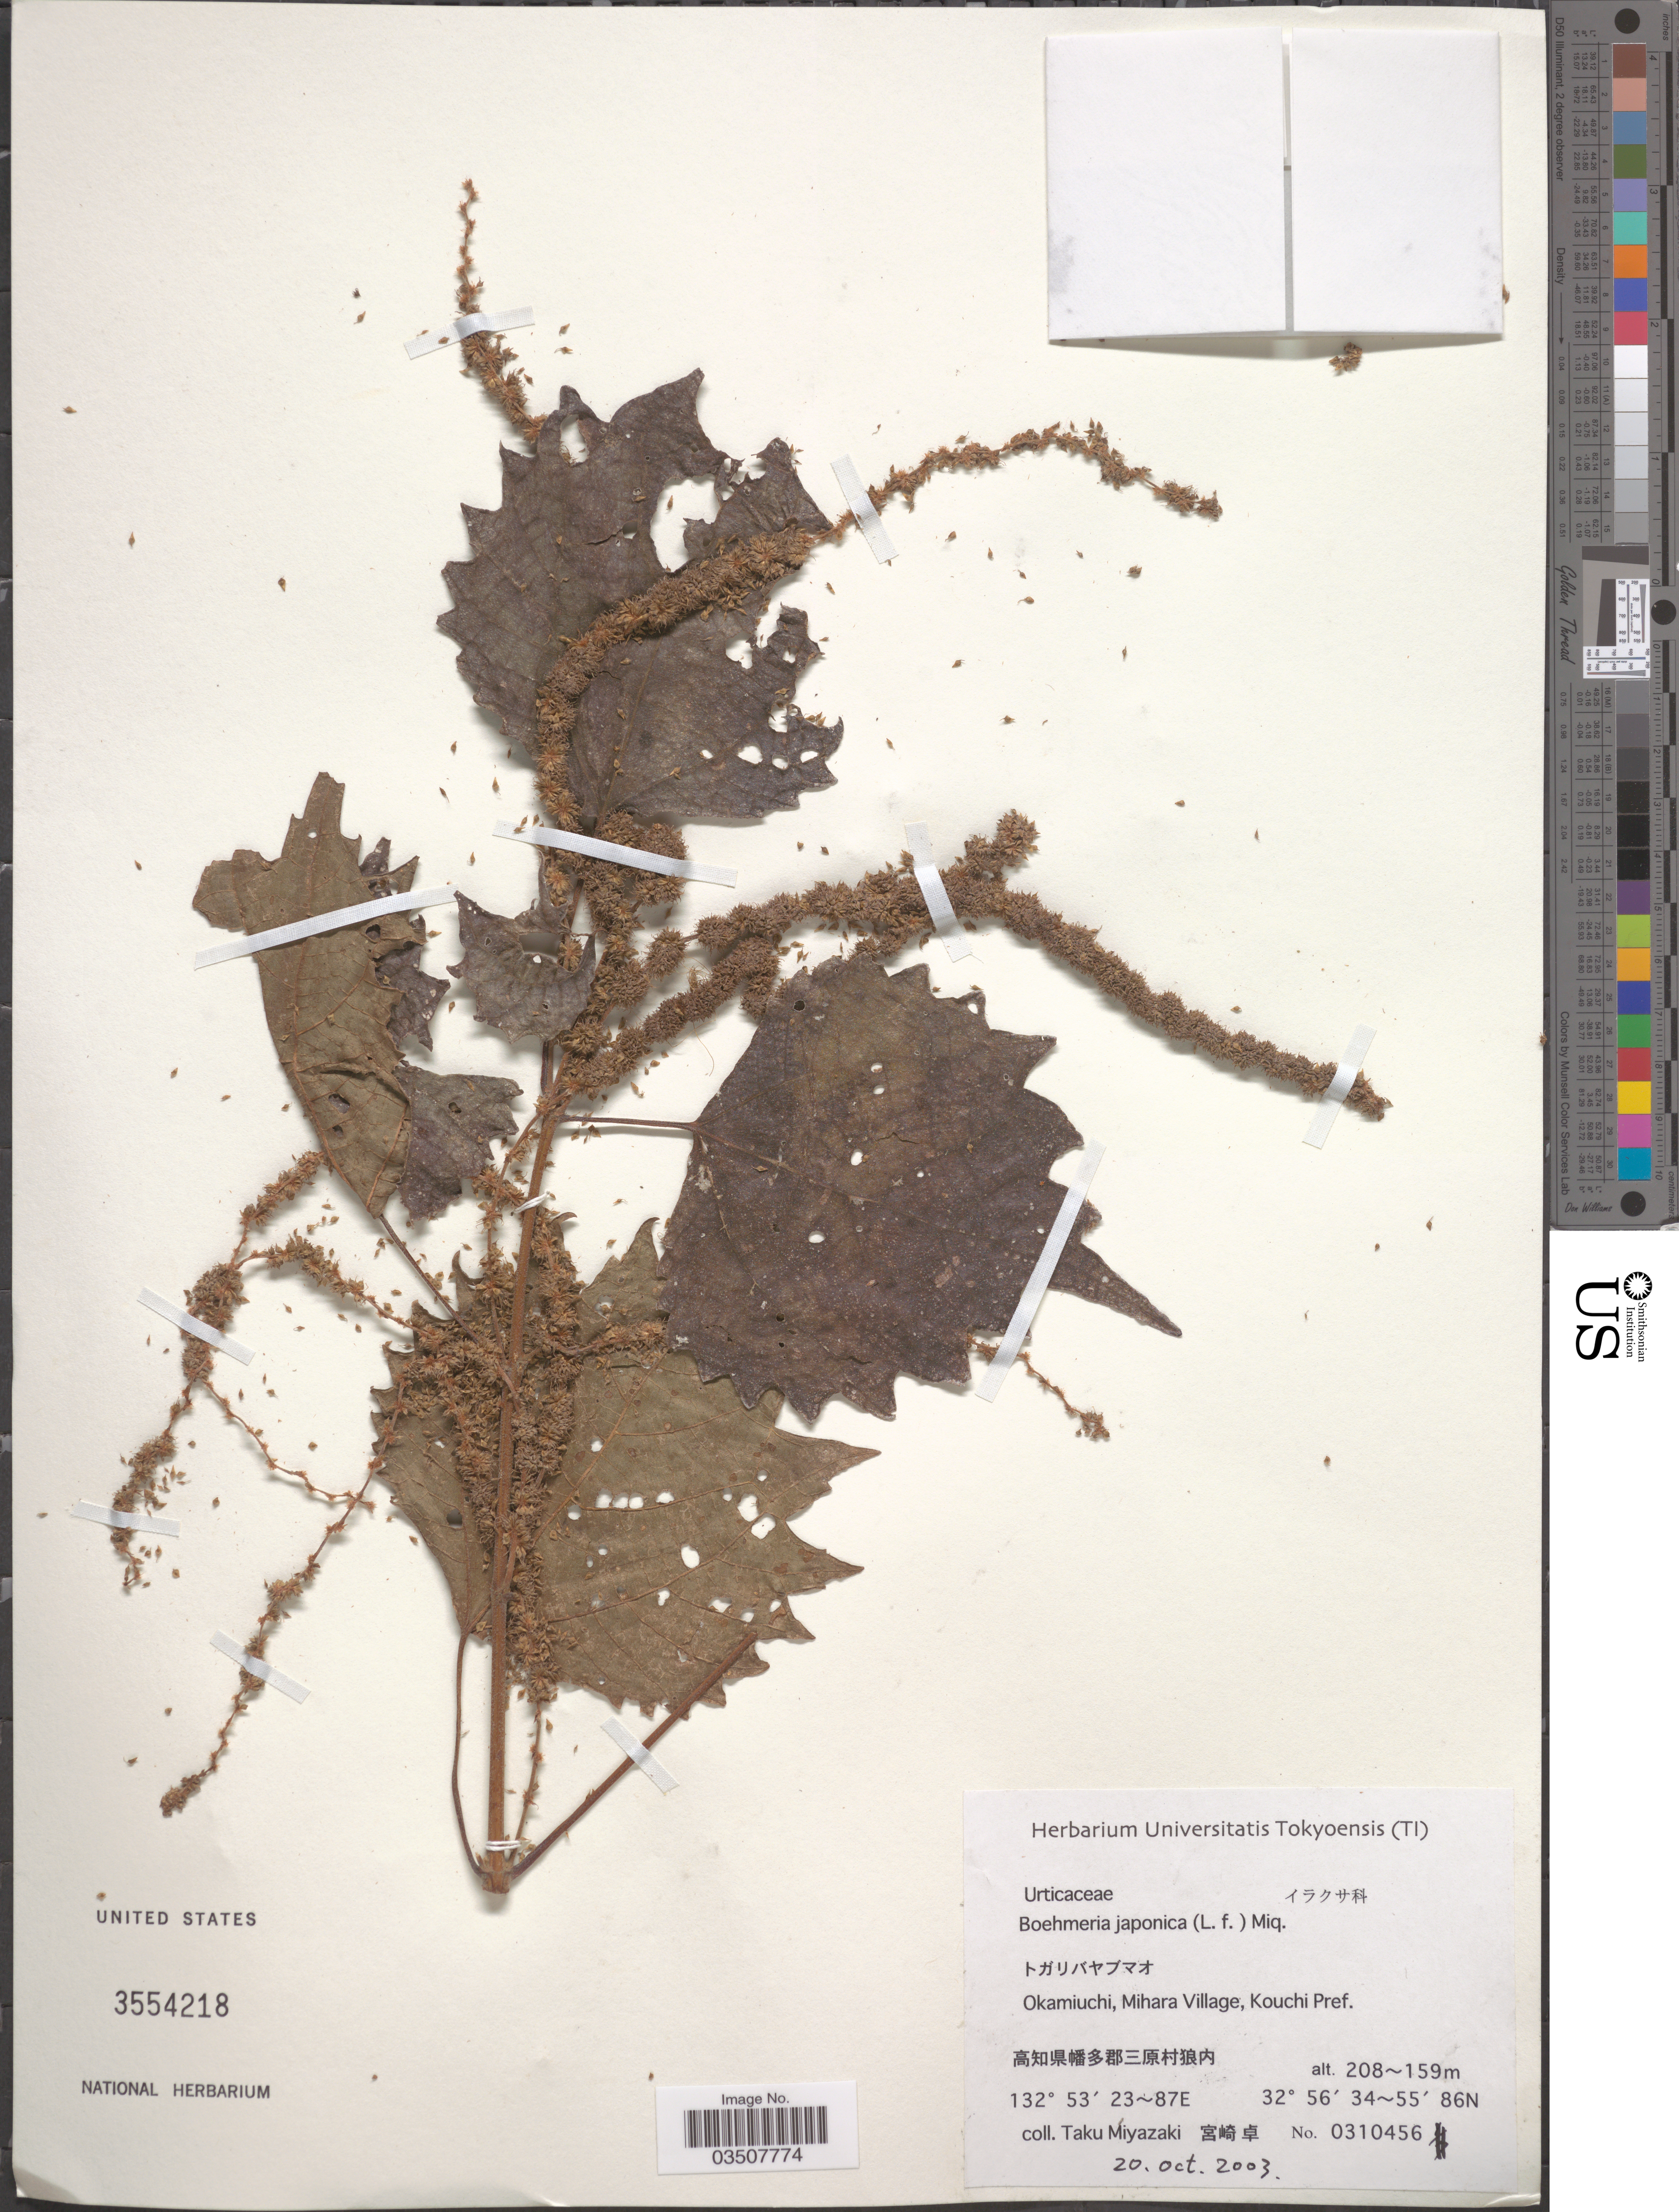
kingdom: Plantae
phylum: Tracheophyta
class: Magnoliopsida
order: Rosales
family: Urticaceae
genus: Boehmeria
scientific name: Boehmeria japonica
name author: (L. f.) Miq.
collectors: T. Miyazaki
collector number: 0310456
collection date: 2003-10-20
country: Japan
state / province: Koti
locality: Okamiuchi, Mihara Village, Kouchi Pref.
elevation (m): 159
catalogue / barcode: US 3554218